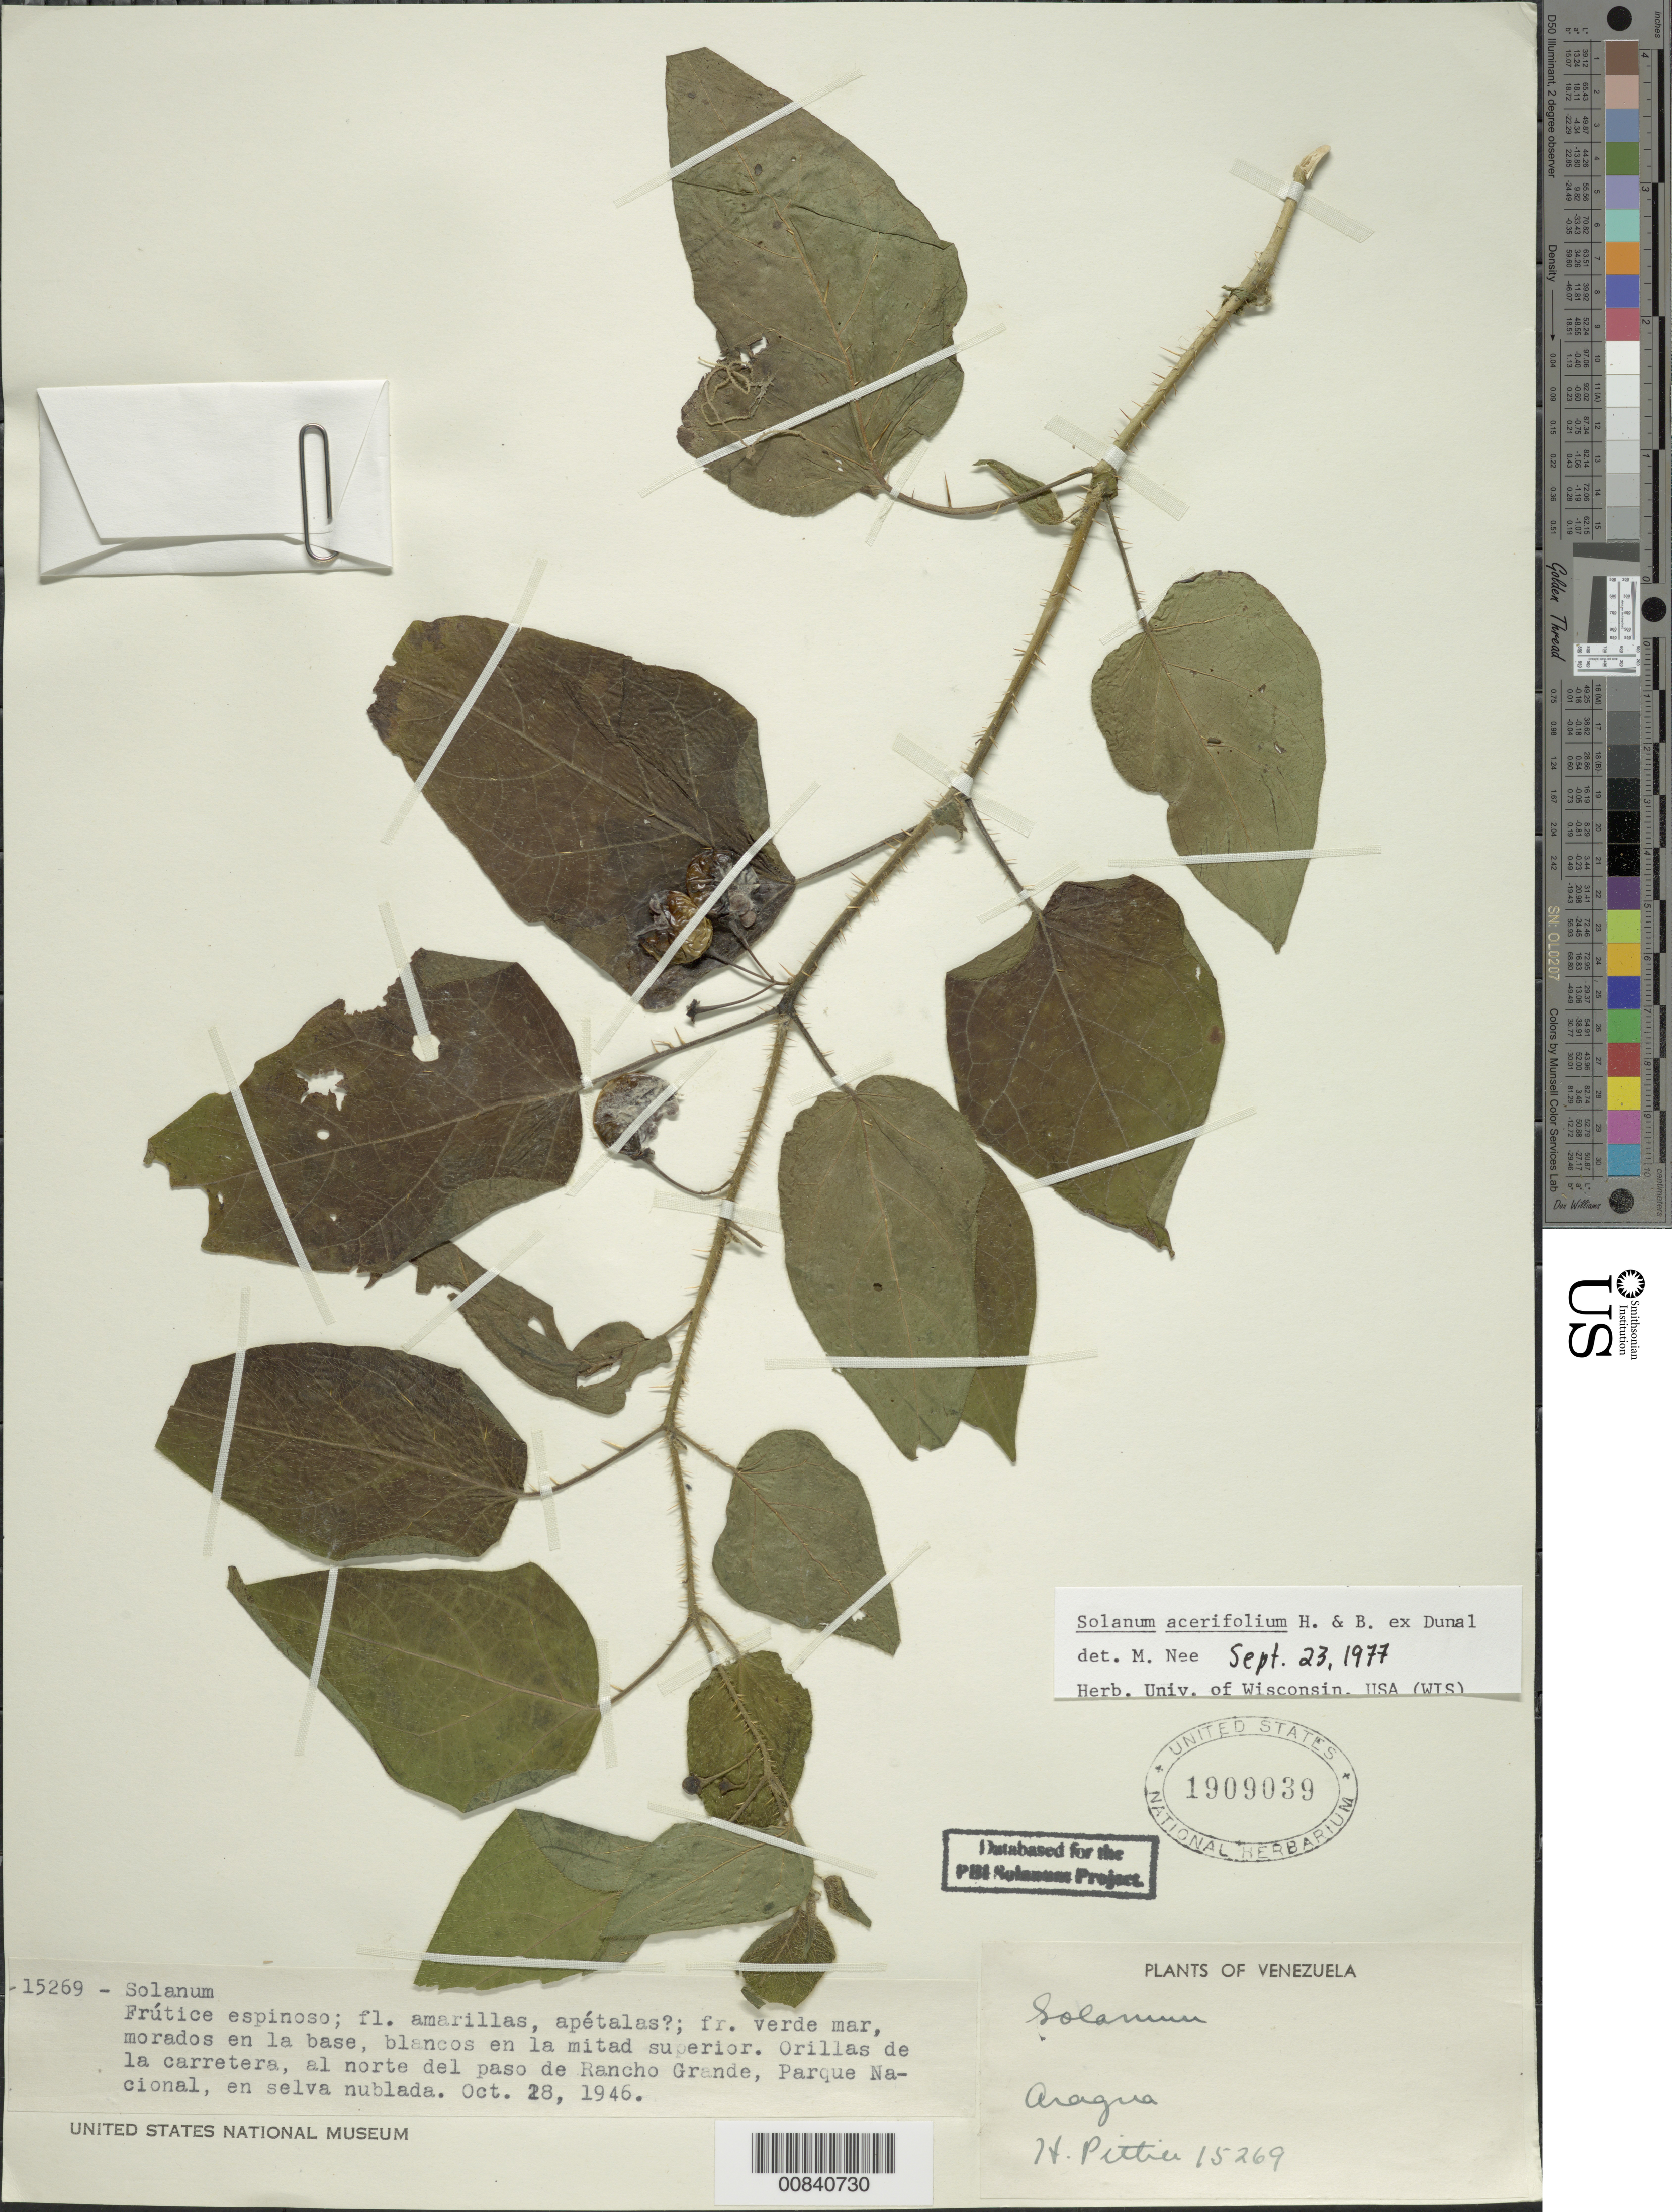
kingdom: Plantae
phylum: Tracheophyta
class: Magnoliopsida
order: Solanales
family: Solanaceae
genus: Solanum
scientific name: Solanum acerifolium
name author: Humb. & Bonpl. ex Dunal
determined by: Nee, Michael H.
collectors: H. F. Pittier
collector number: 15269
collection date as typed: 28 Oct 1946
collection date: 1946-10-28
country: Venezuela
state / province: Aragua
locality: Orillas de la carretera, al norte del paso de Rancho Grande, Parque Nacional.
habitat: En selva nublada.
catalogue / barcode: US 1909039